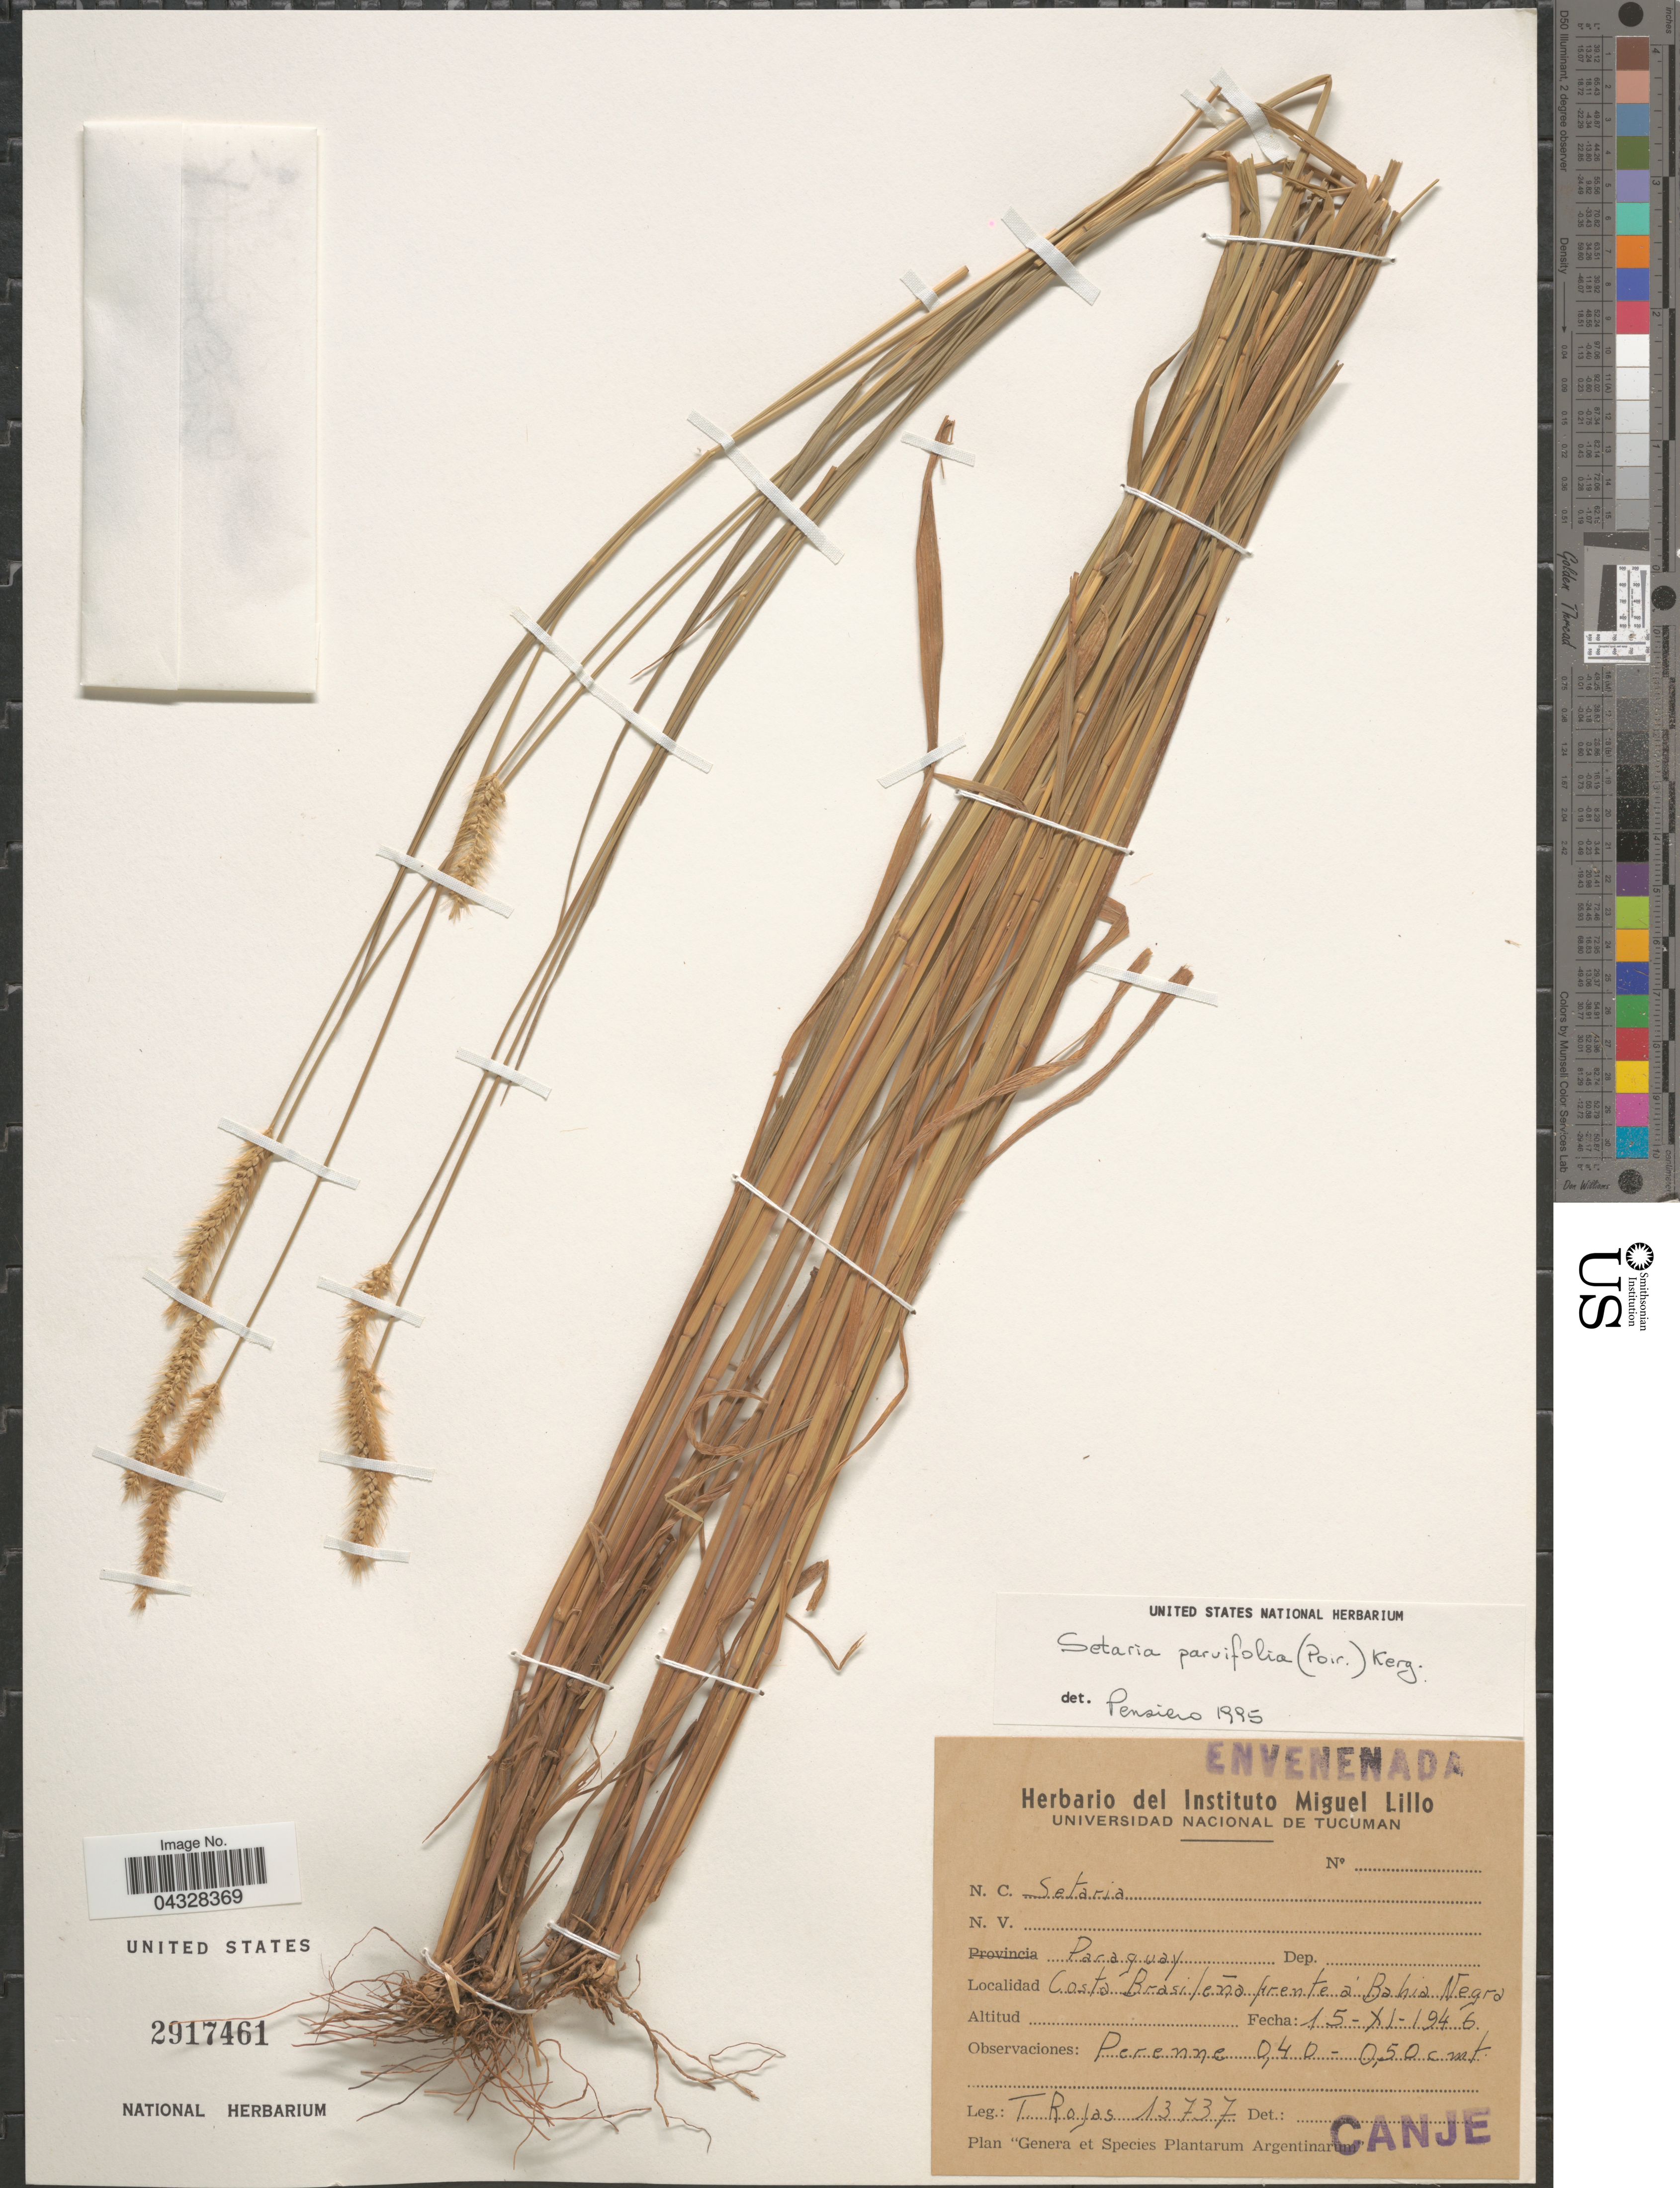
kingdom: Plantae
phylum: Tracheophyta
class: Liliopsida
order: Poales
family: Poaceae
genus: Setaria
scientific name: Setaria parviflora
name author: (Poir.) Kerguélen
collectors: T. Rojas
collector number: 13737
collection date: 1946-11-15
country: Paraguay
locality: Costa Brasileña a Bahia Negra,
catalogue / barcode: US 2917461